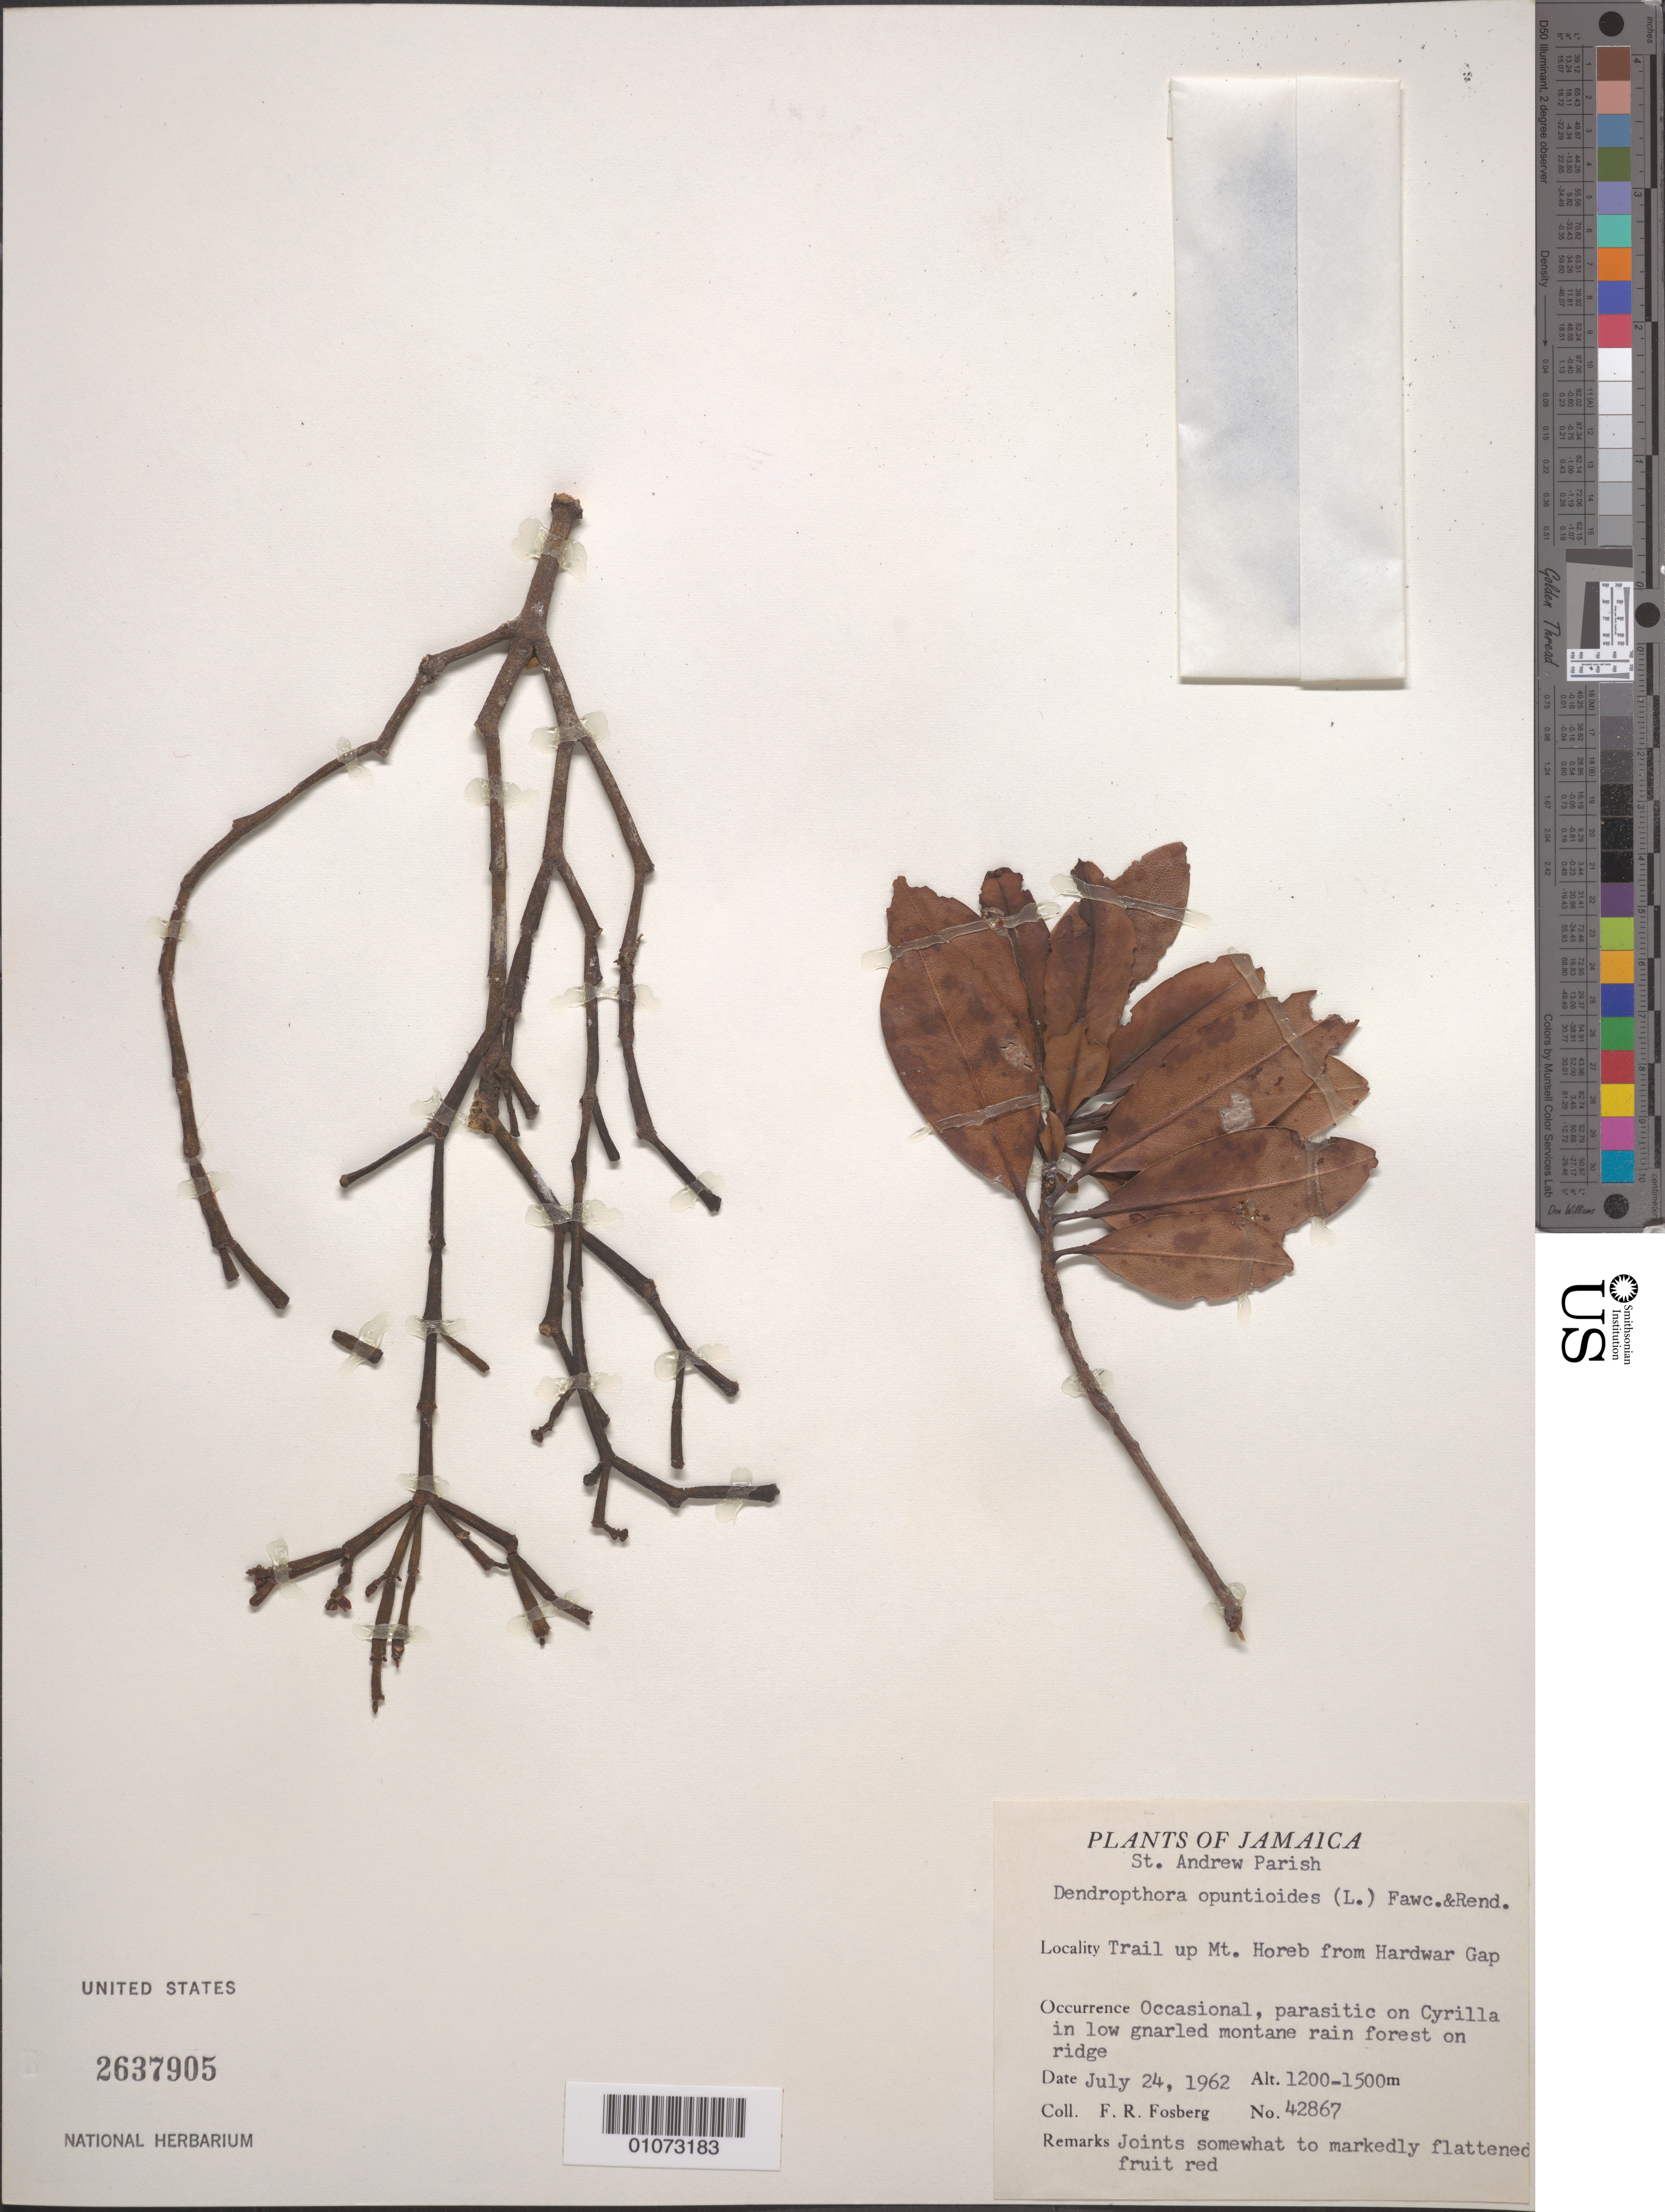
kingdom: Plantae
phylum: Tracheophyta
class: Magnoliopsida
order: Santalales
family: Viscaceae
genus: Dendrophthora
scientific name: Dendrophthora opuntioides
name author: (L.) Eichler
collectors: F. R. Fosberg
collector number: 42867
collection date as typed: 24 Jul 1962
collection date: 1962-07-24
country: Jamaica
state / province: Saint Andrew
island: Jamaica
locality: Trail up Mt. Horeb from Hardwar Gap.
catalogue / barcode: US 2637905